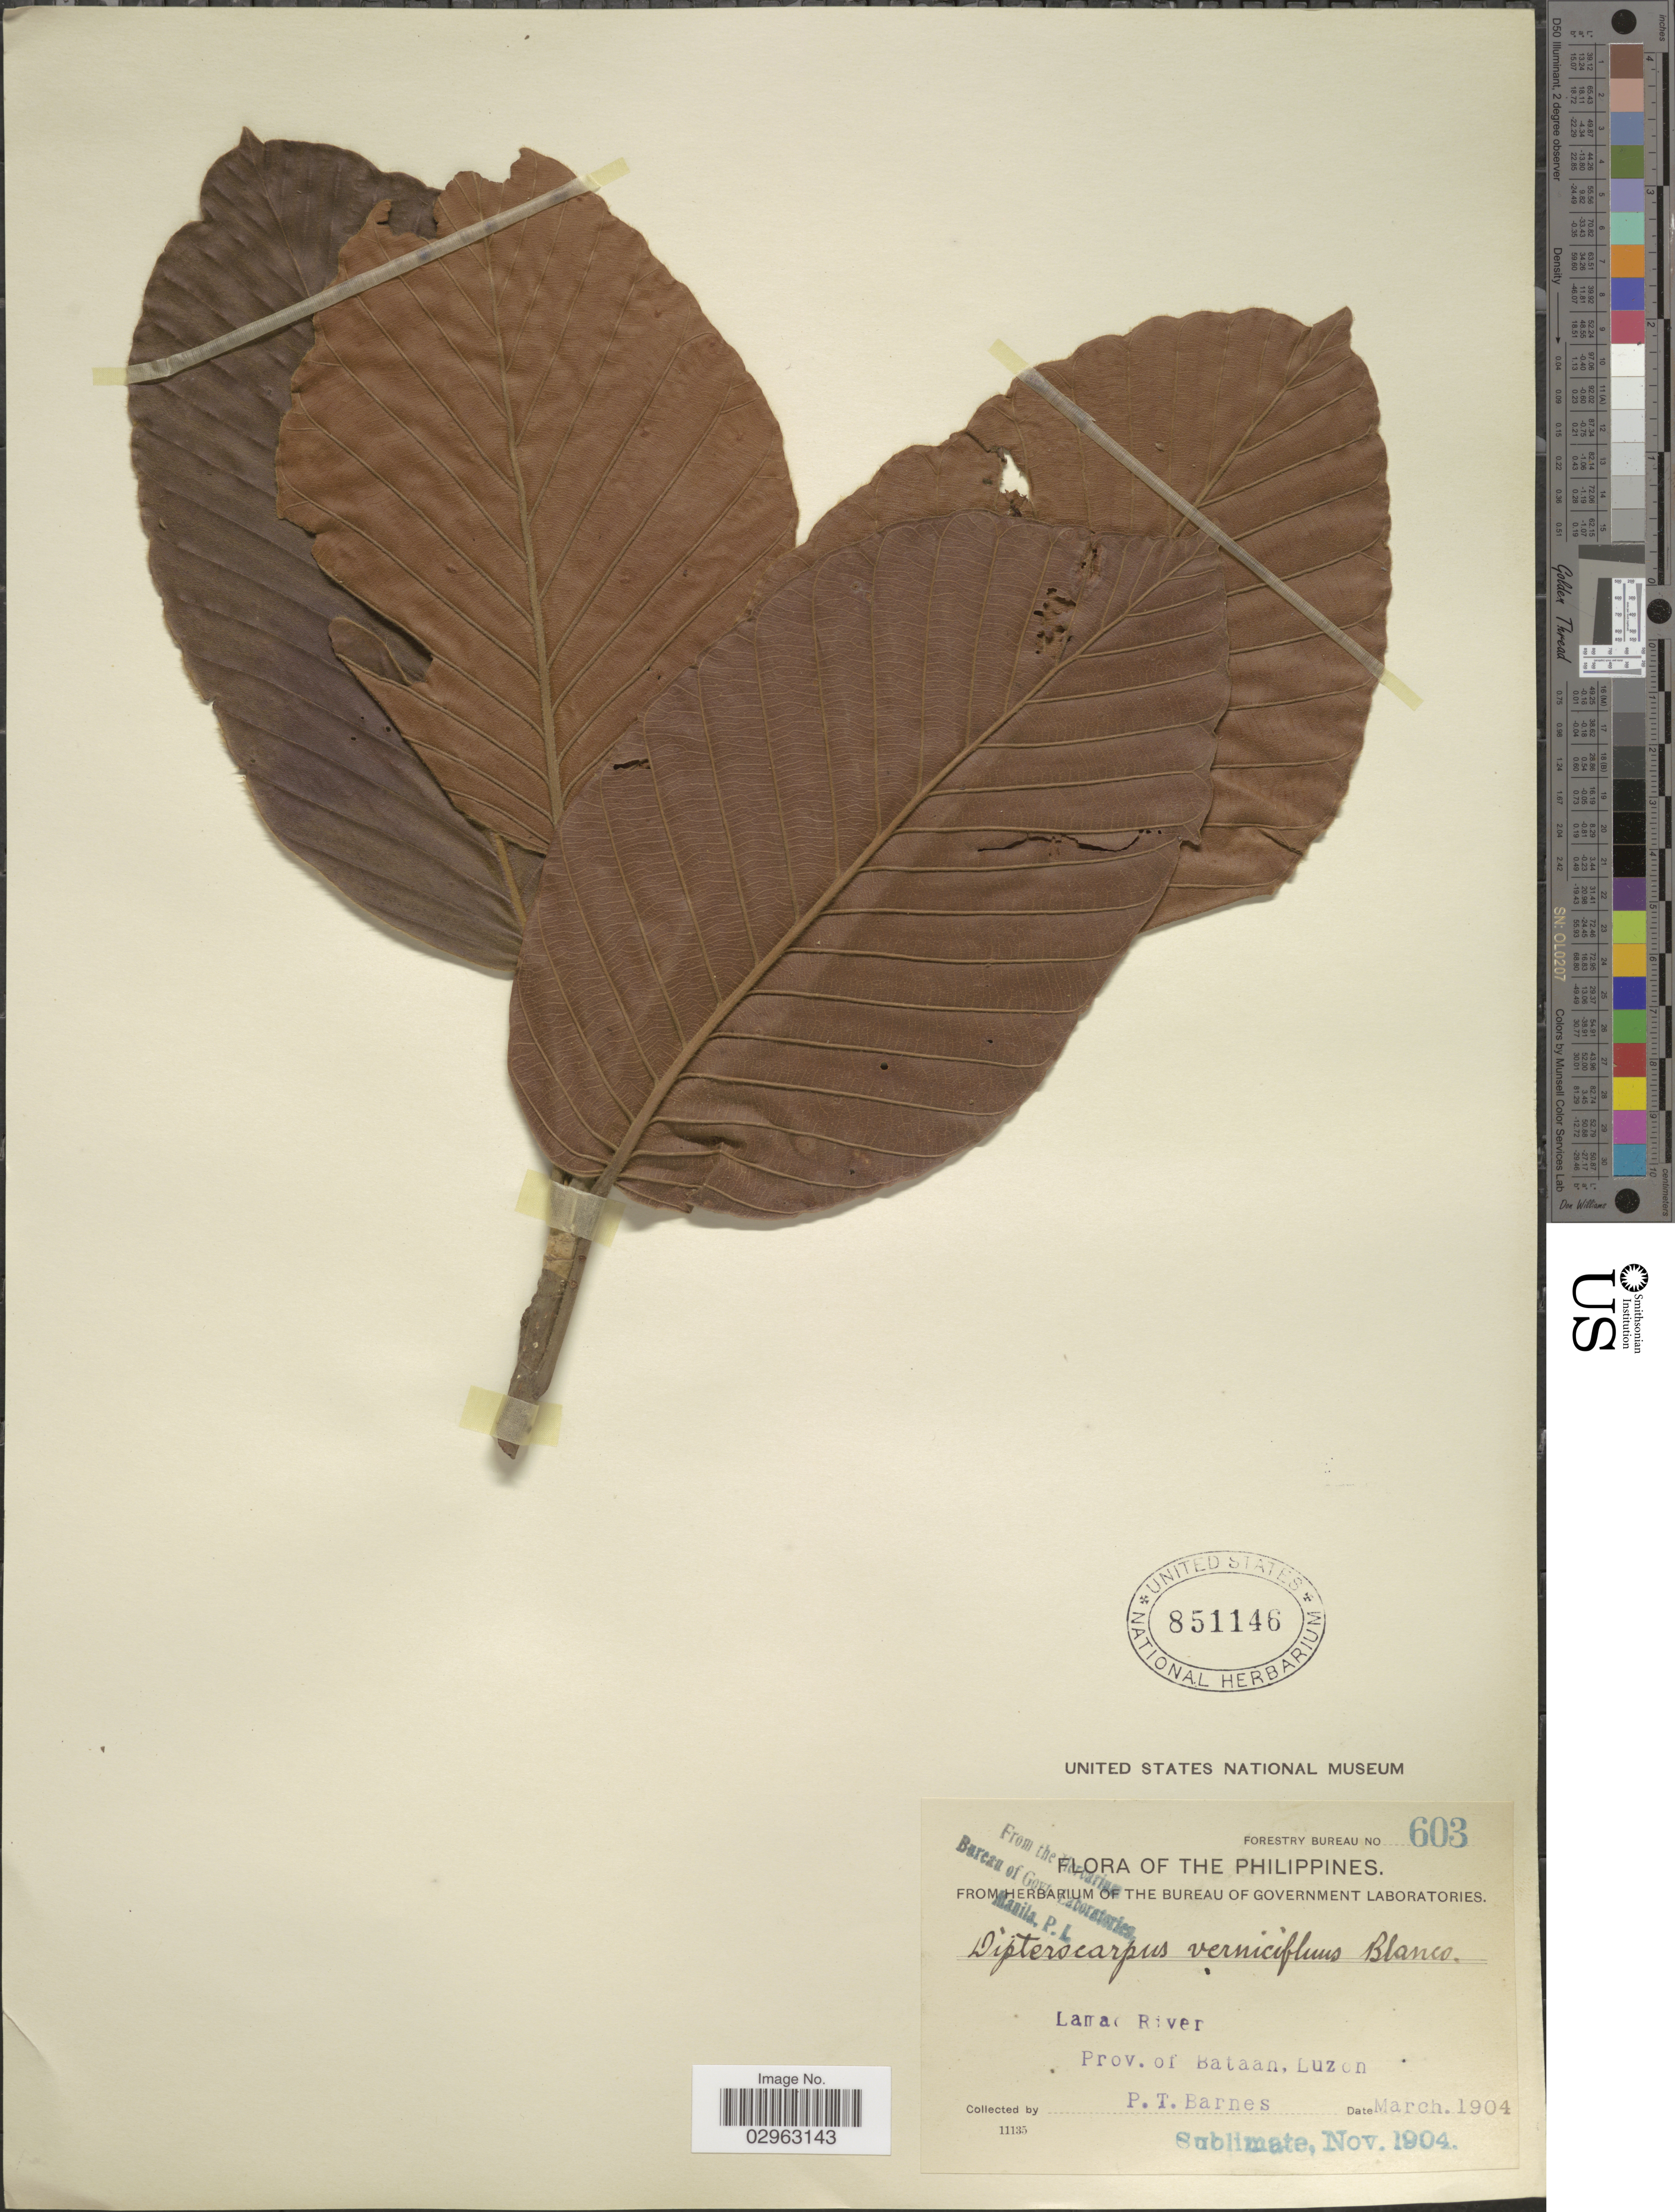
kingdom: Plantae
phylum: Tracheophyta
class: Magnoliopsida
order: Malvales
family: Dipterocarpaceae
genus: Dipterocarpus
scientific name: Dipterocarpus vernicifluus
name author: Blanco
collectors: P. Barnes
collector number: Forestry Bureau 603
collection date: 1904-03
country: Philippines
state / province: Central Luzon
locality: Lamao River, Prov. of Bataan, Luzon.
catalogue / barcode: US 851146